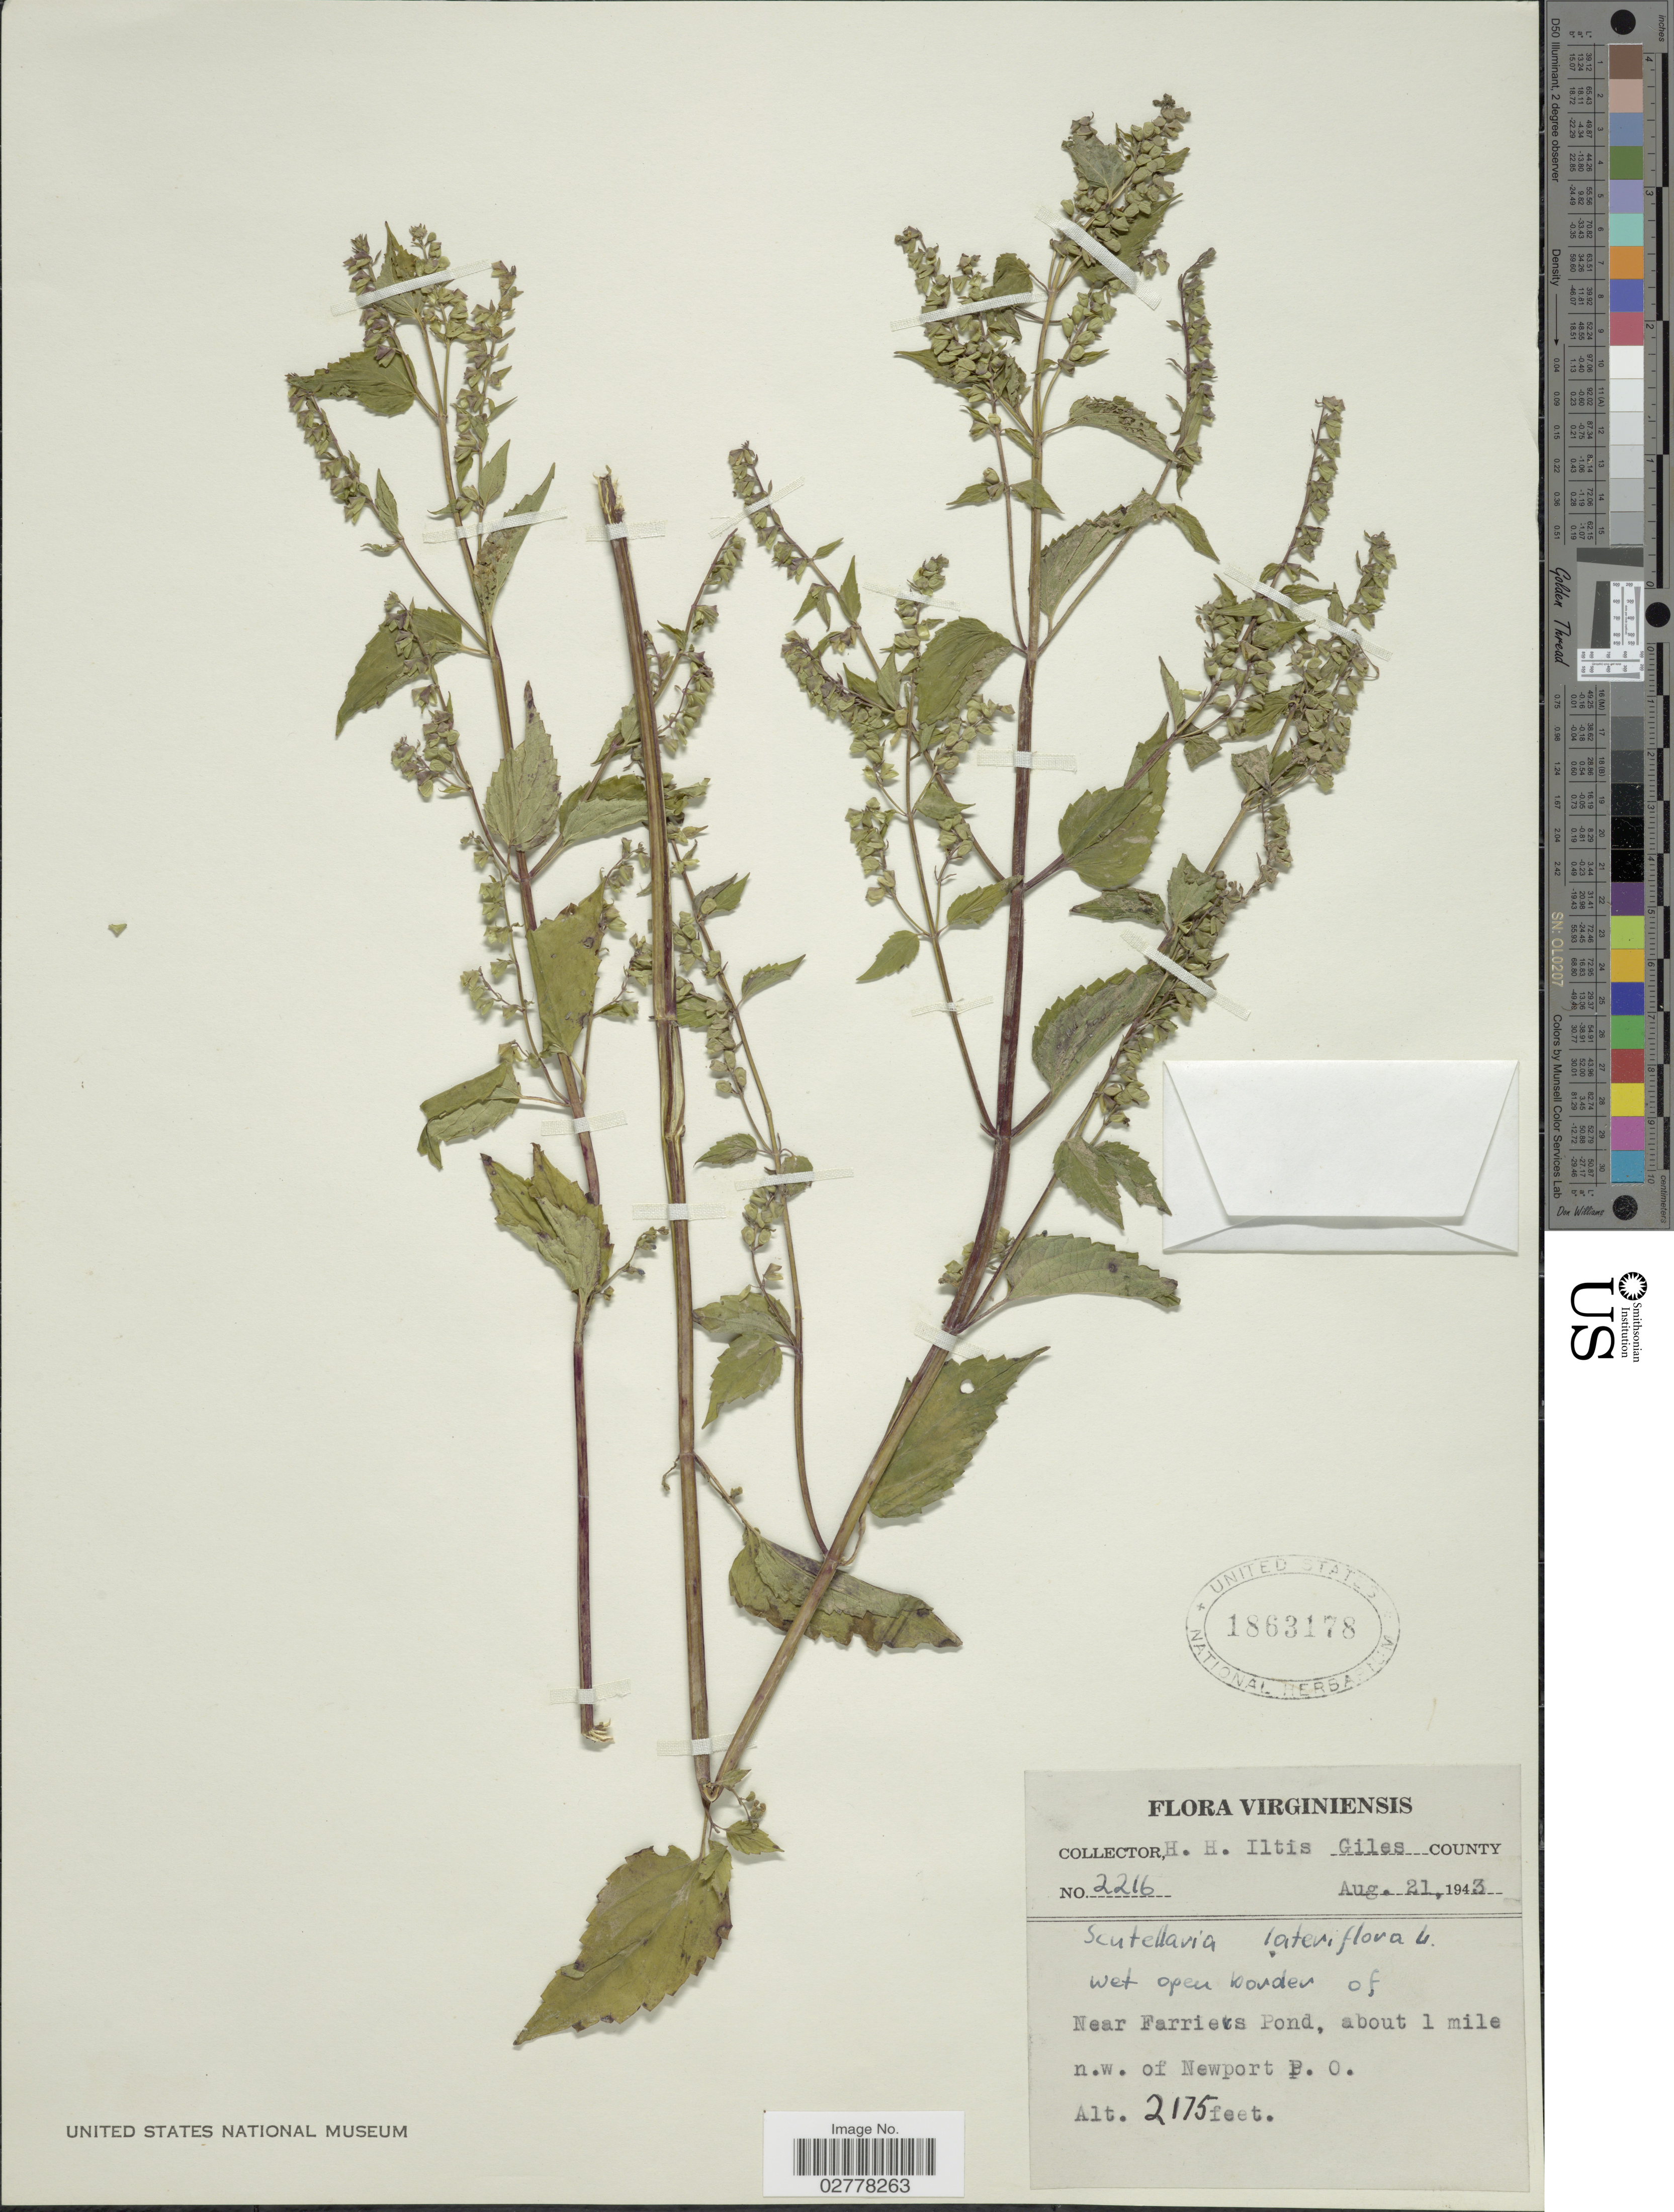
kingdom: Plantae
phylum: Tracheophyta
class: Magnoliopsida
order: Lamiales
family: Lamiaceae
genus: Scutellaria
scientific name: Scutellaria lateriflora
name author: L.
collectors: H. H. Iltis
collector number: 2216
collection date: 1943-08-21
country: United States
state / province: Virginia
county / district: Giles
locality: Wet open border of. Near Farriers Pond, about 1 mile n.w. of Newport P. O.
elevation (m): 663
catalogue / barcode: US 1863178